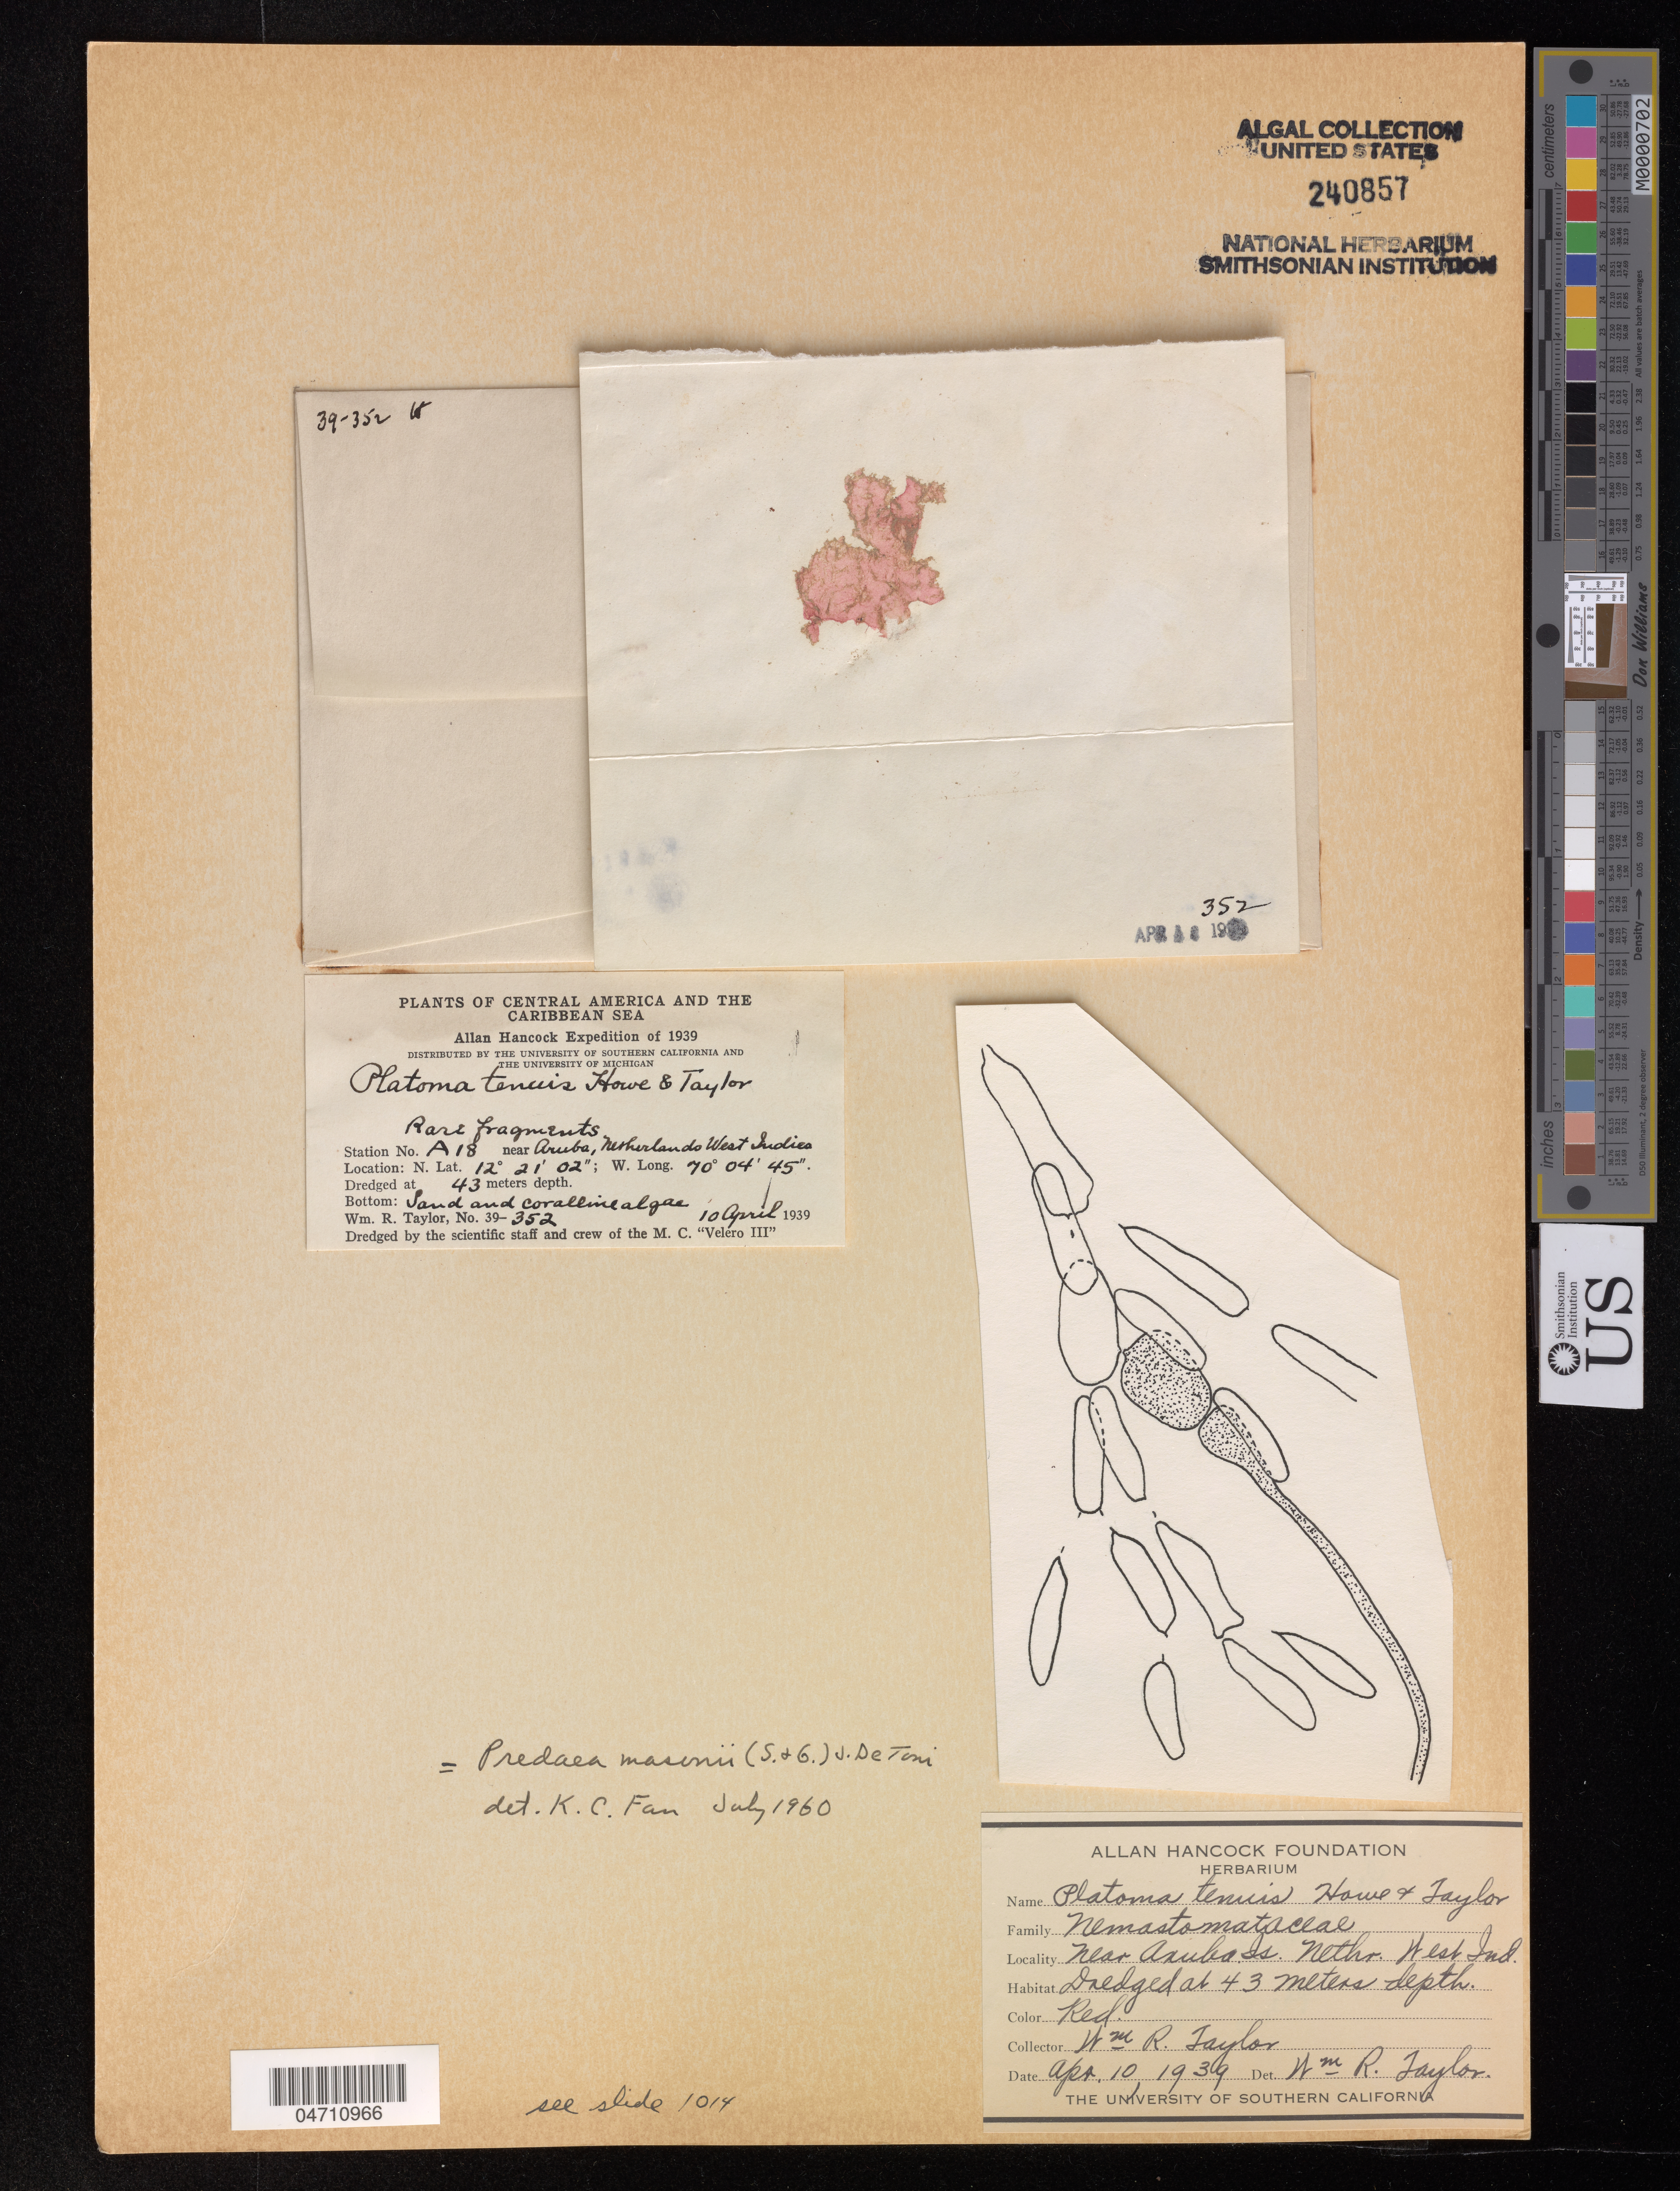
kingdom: Plantae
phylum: Rhodophyta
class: Florideophyceae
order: Nemastomatales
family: Nemastomataceae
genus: Predaea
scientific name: Predaea masonii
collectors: W. Taylor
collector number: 39-352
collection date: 1939-04-10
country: Aruba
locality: Central America and the Caribbean Sea, Netherlands West Indies.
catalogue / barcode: US 240857